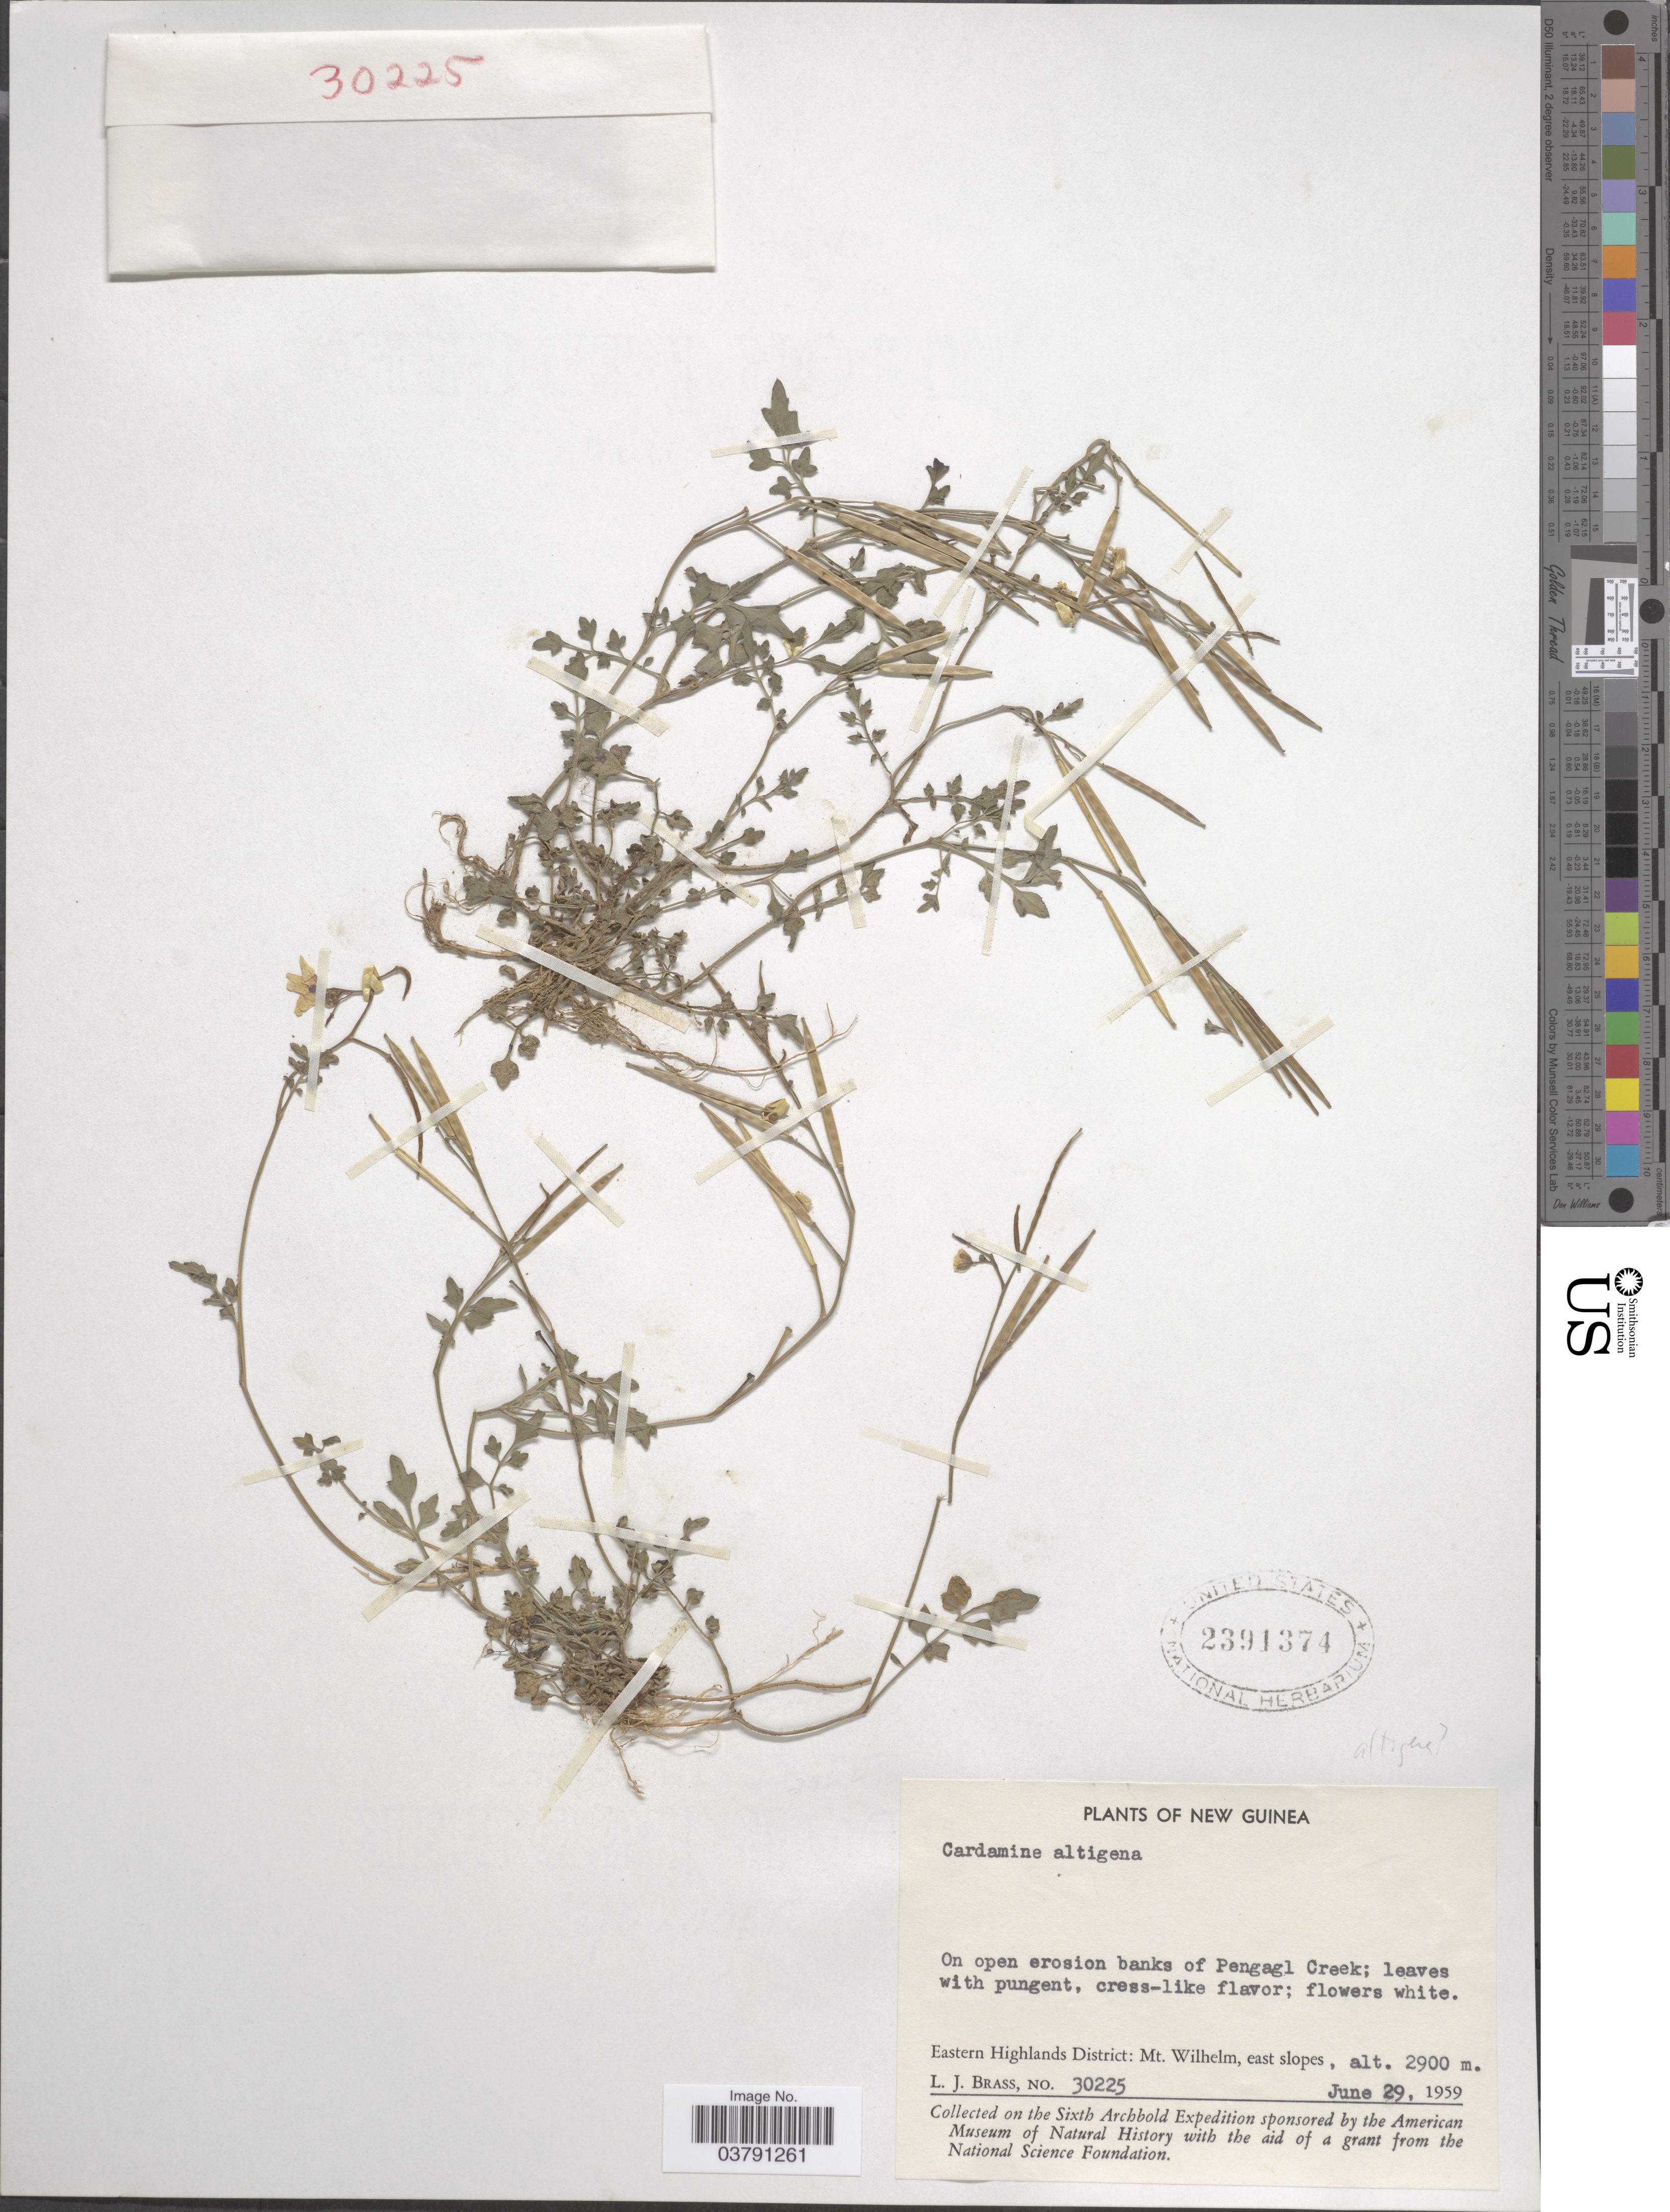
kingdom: Plantae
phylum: Tracheophyta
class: Magnoliopsida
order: Brassicales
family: Brassicaceae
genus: Cardamine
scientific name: Cardamine altigena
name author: Schltr. & O.E. Schulz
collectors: L. J. Brass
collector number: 30225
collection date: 1959-06-29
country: Papua New Guinea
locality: New Guinea. On open erosion banks of Pengagl Creek. Eastern Highlands District: Mt. Wilhelm, east slopes.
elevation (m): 2900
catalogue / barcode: US 2391374